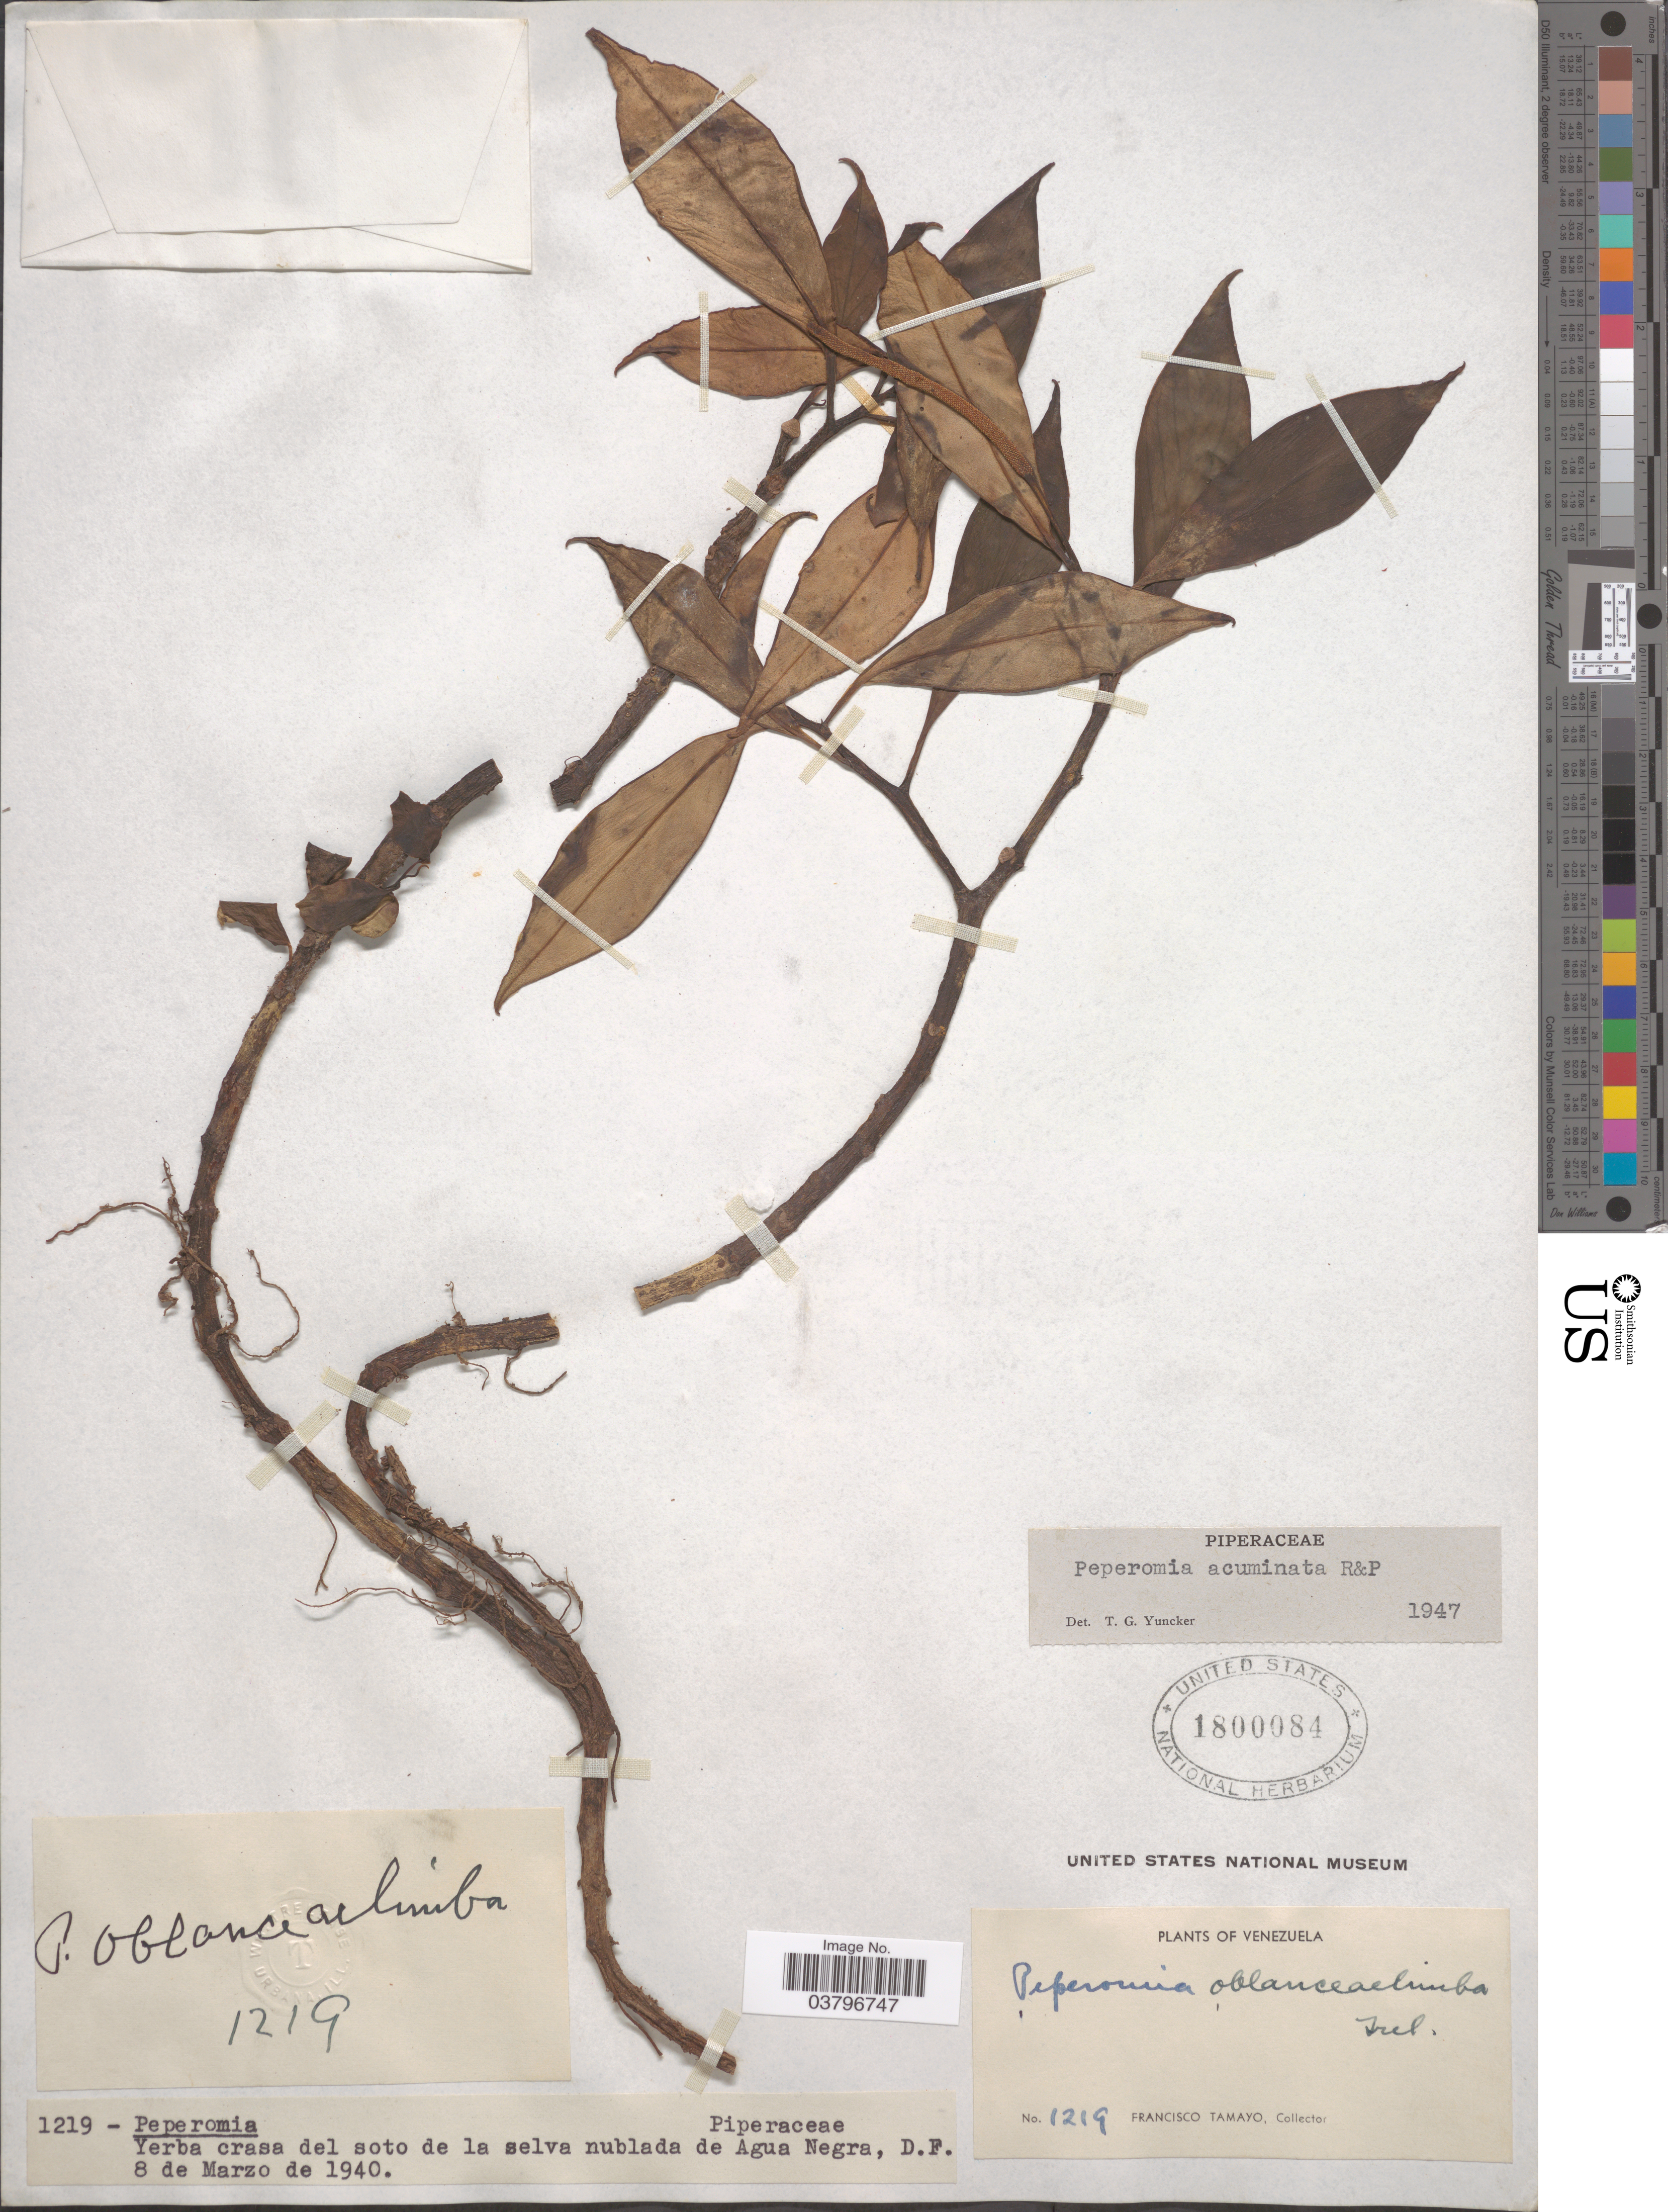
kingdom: Plantae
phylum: Tracheophyta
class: Magnoliopsida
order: Piperales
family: Piperaceae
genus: Peperomia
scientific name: Peperomia acuminata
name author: Ruiz & Pav.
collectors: F. Tamayo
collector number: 1219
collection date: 1940-03-08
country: Venezuela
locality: Agua Negra, D. F.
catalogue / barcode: US 1800084